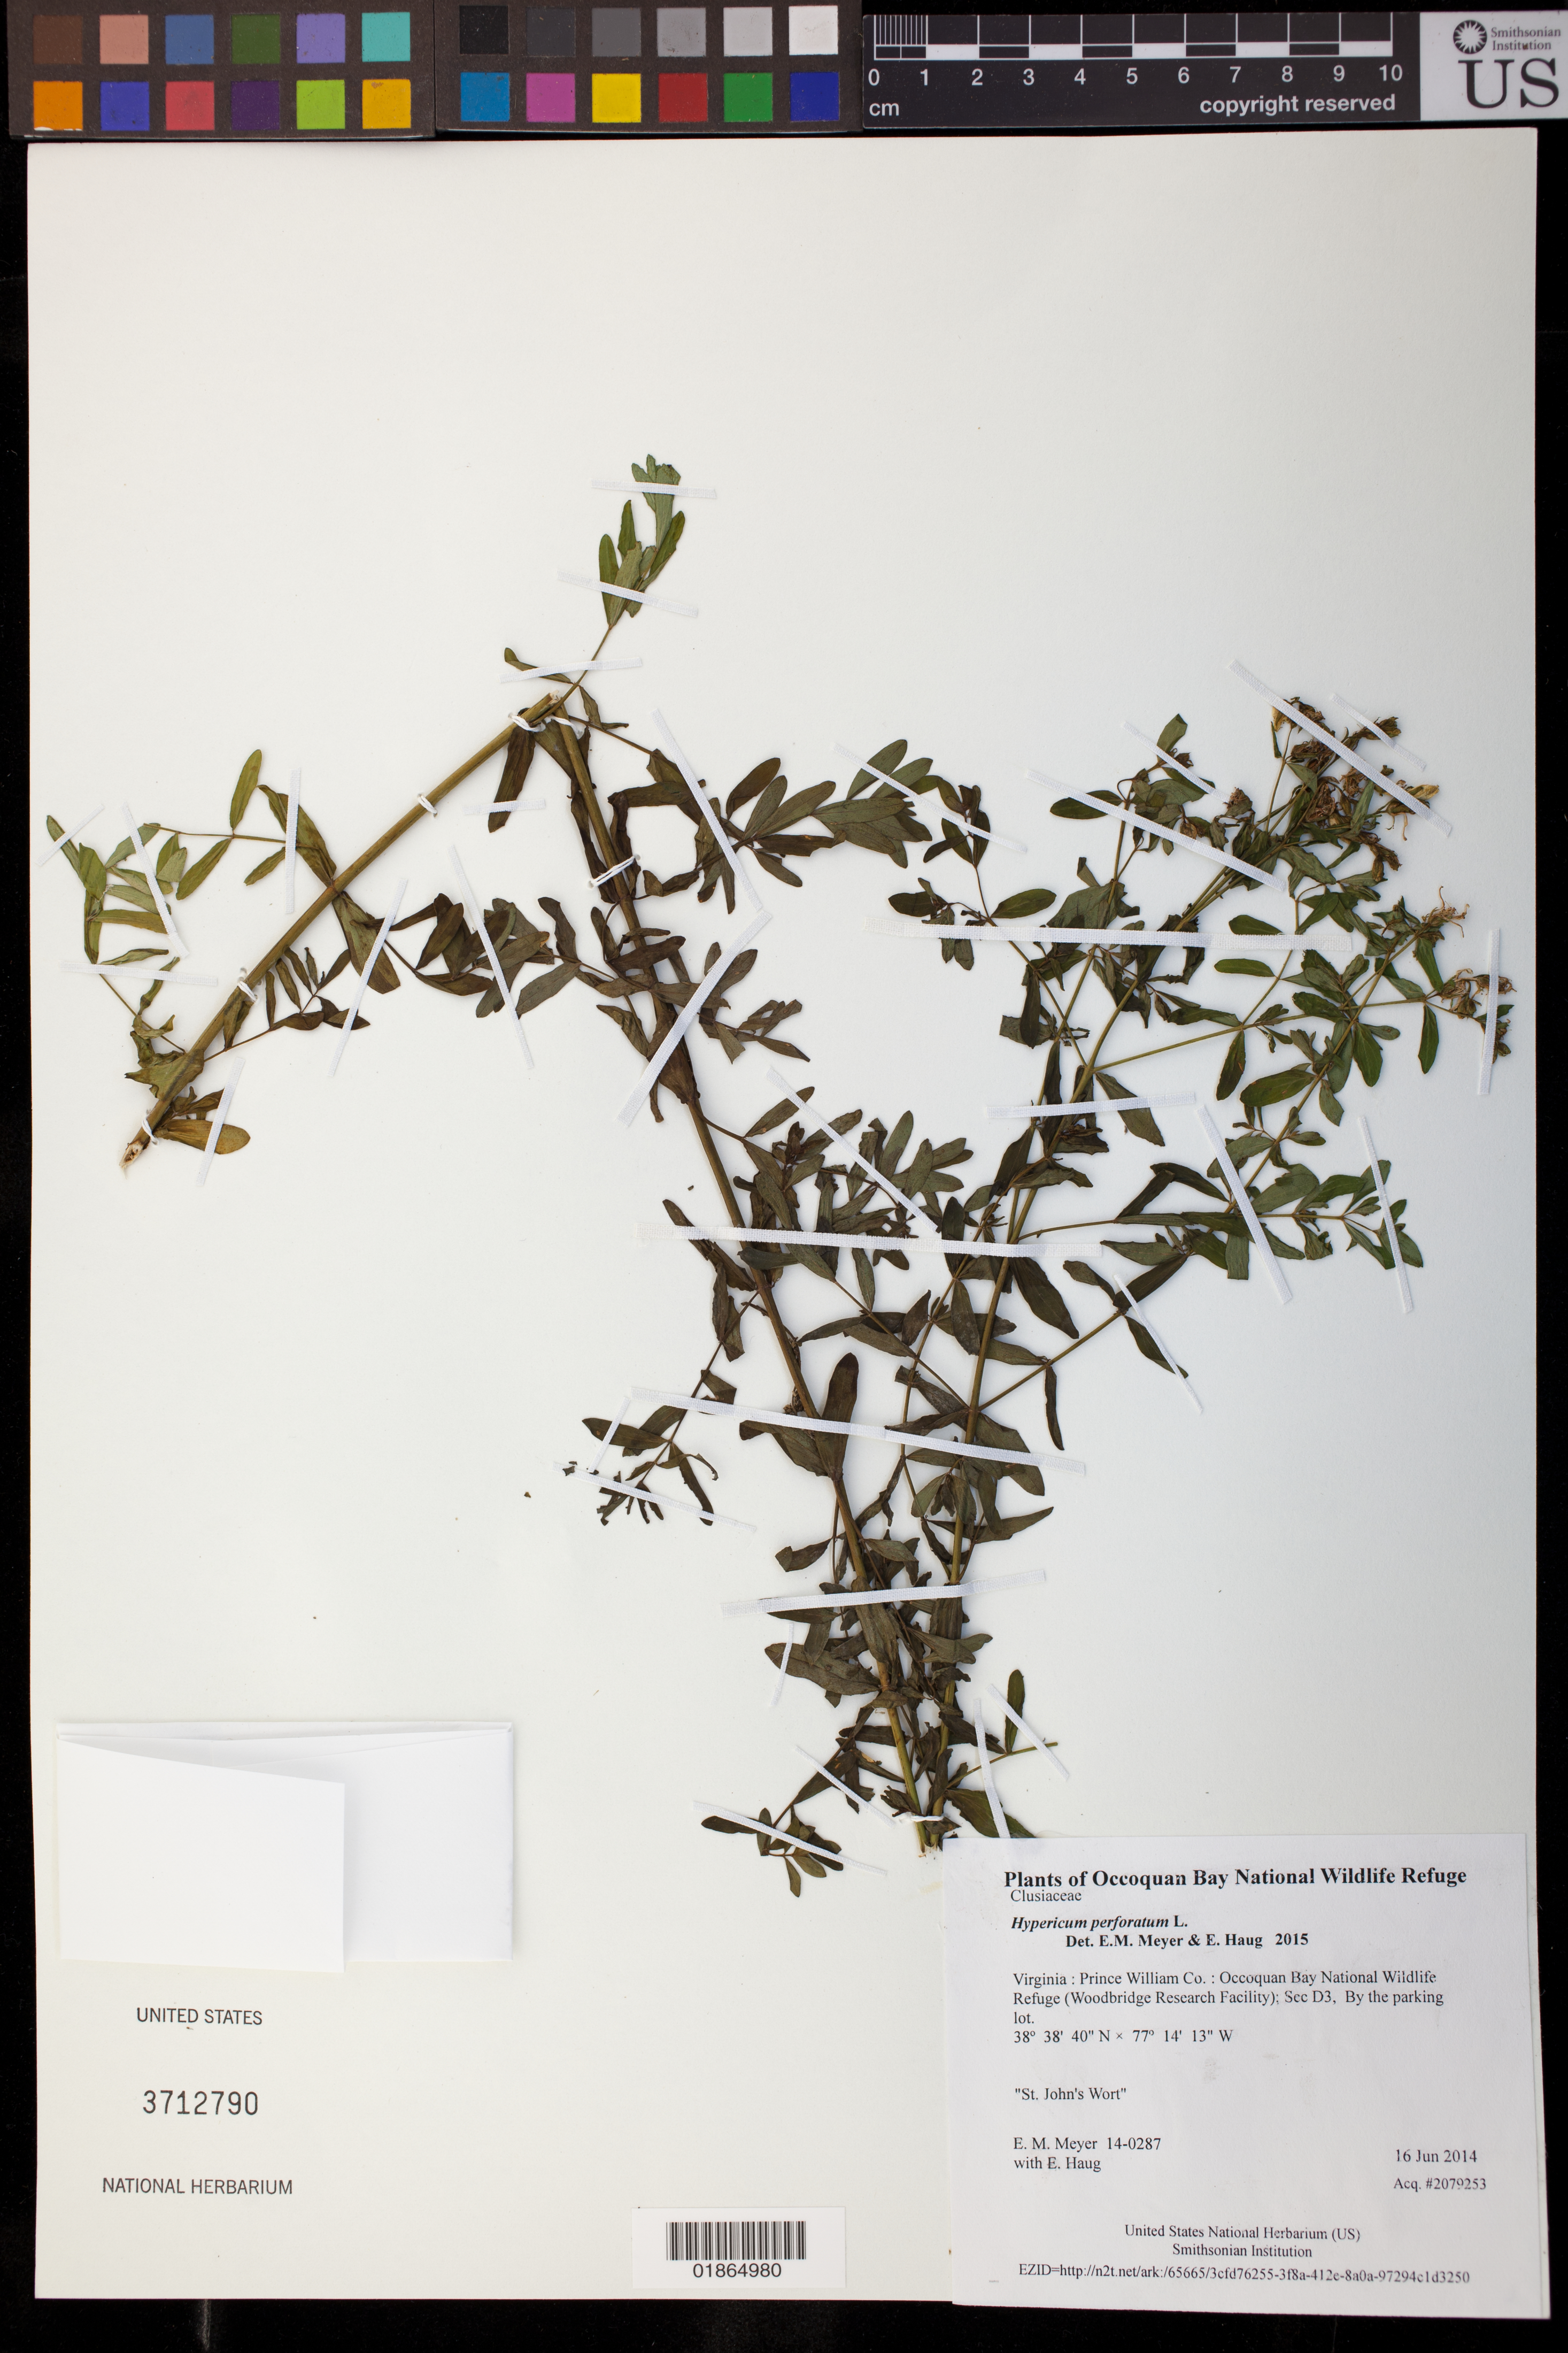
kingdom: Plantae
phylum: Tracheophyta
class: Magnoliopsida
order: Malpighiales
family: Hypericaceae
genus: Hypericum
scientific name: Hypericum perforatum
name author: L.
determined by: Meyer, E. M.; Haug, E.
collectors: E. M. Meyer & E. Haug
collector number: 14-0287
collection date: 2014-06-16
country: United States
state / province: Virginia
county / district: Prince William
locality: Occoquan Bay National Wildlife Refuge (Woodbridge Research Facility); Sec D3, By the parking lot.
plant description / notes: St. John's Wort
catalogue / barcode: US 3712790